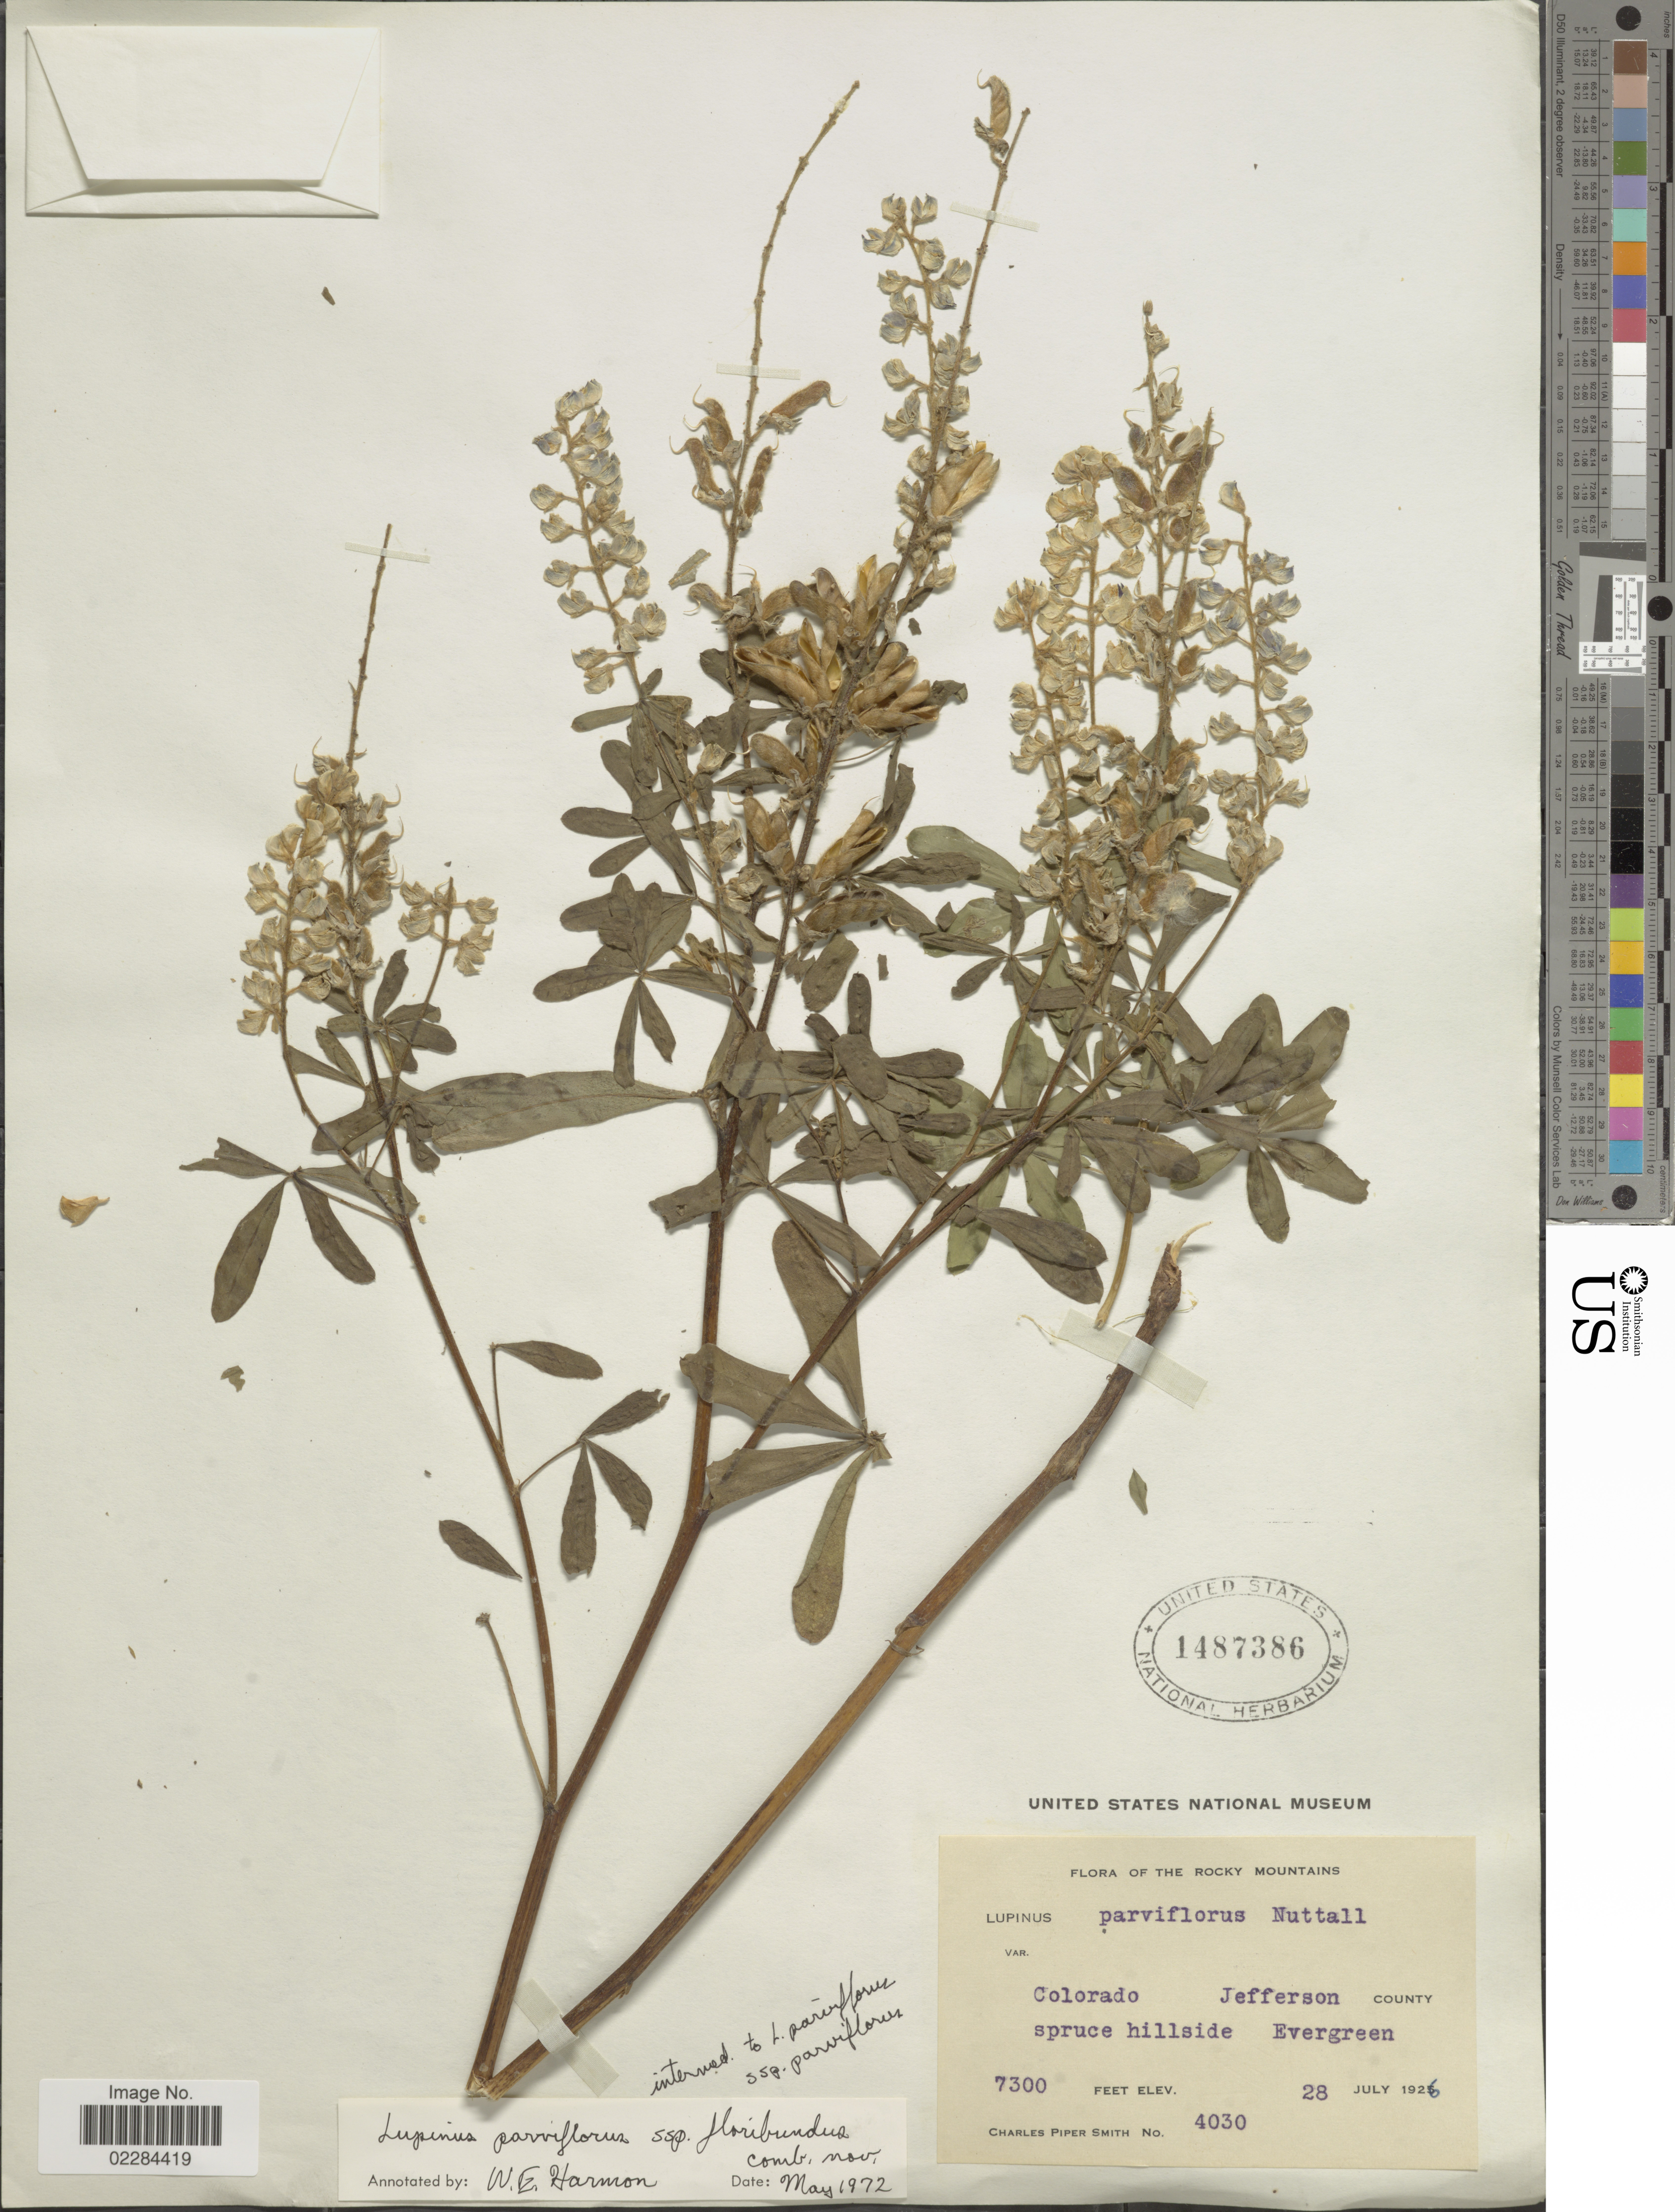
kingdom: Plantae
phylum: Tracheophyta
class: Magnoliopsida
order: Fabales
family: Fabaceae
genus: Lupinus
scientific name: Lupinus argenteus var. myrianthus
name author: (Greene) Isley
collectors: C. P. Smith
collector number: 4030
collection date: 1926-07-28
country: United States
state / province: Colorado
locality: The Rocky Mountains. Jefferson County. Evergreen.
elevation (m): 2225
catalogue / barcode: US 1487386